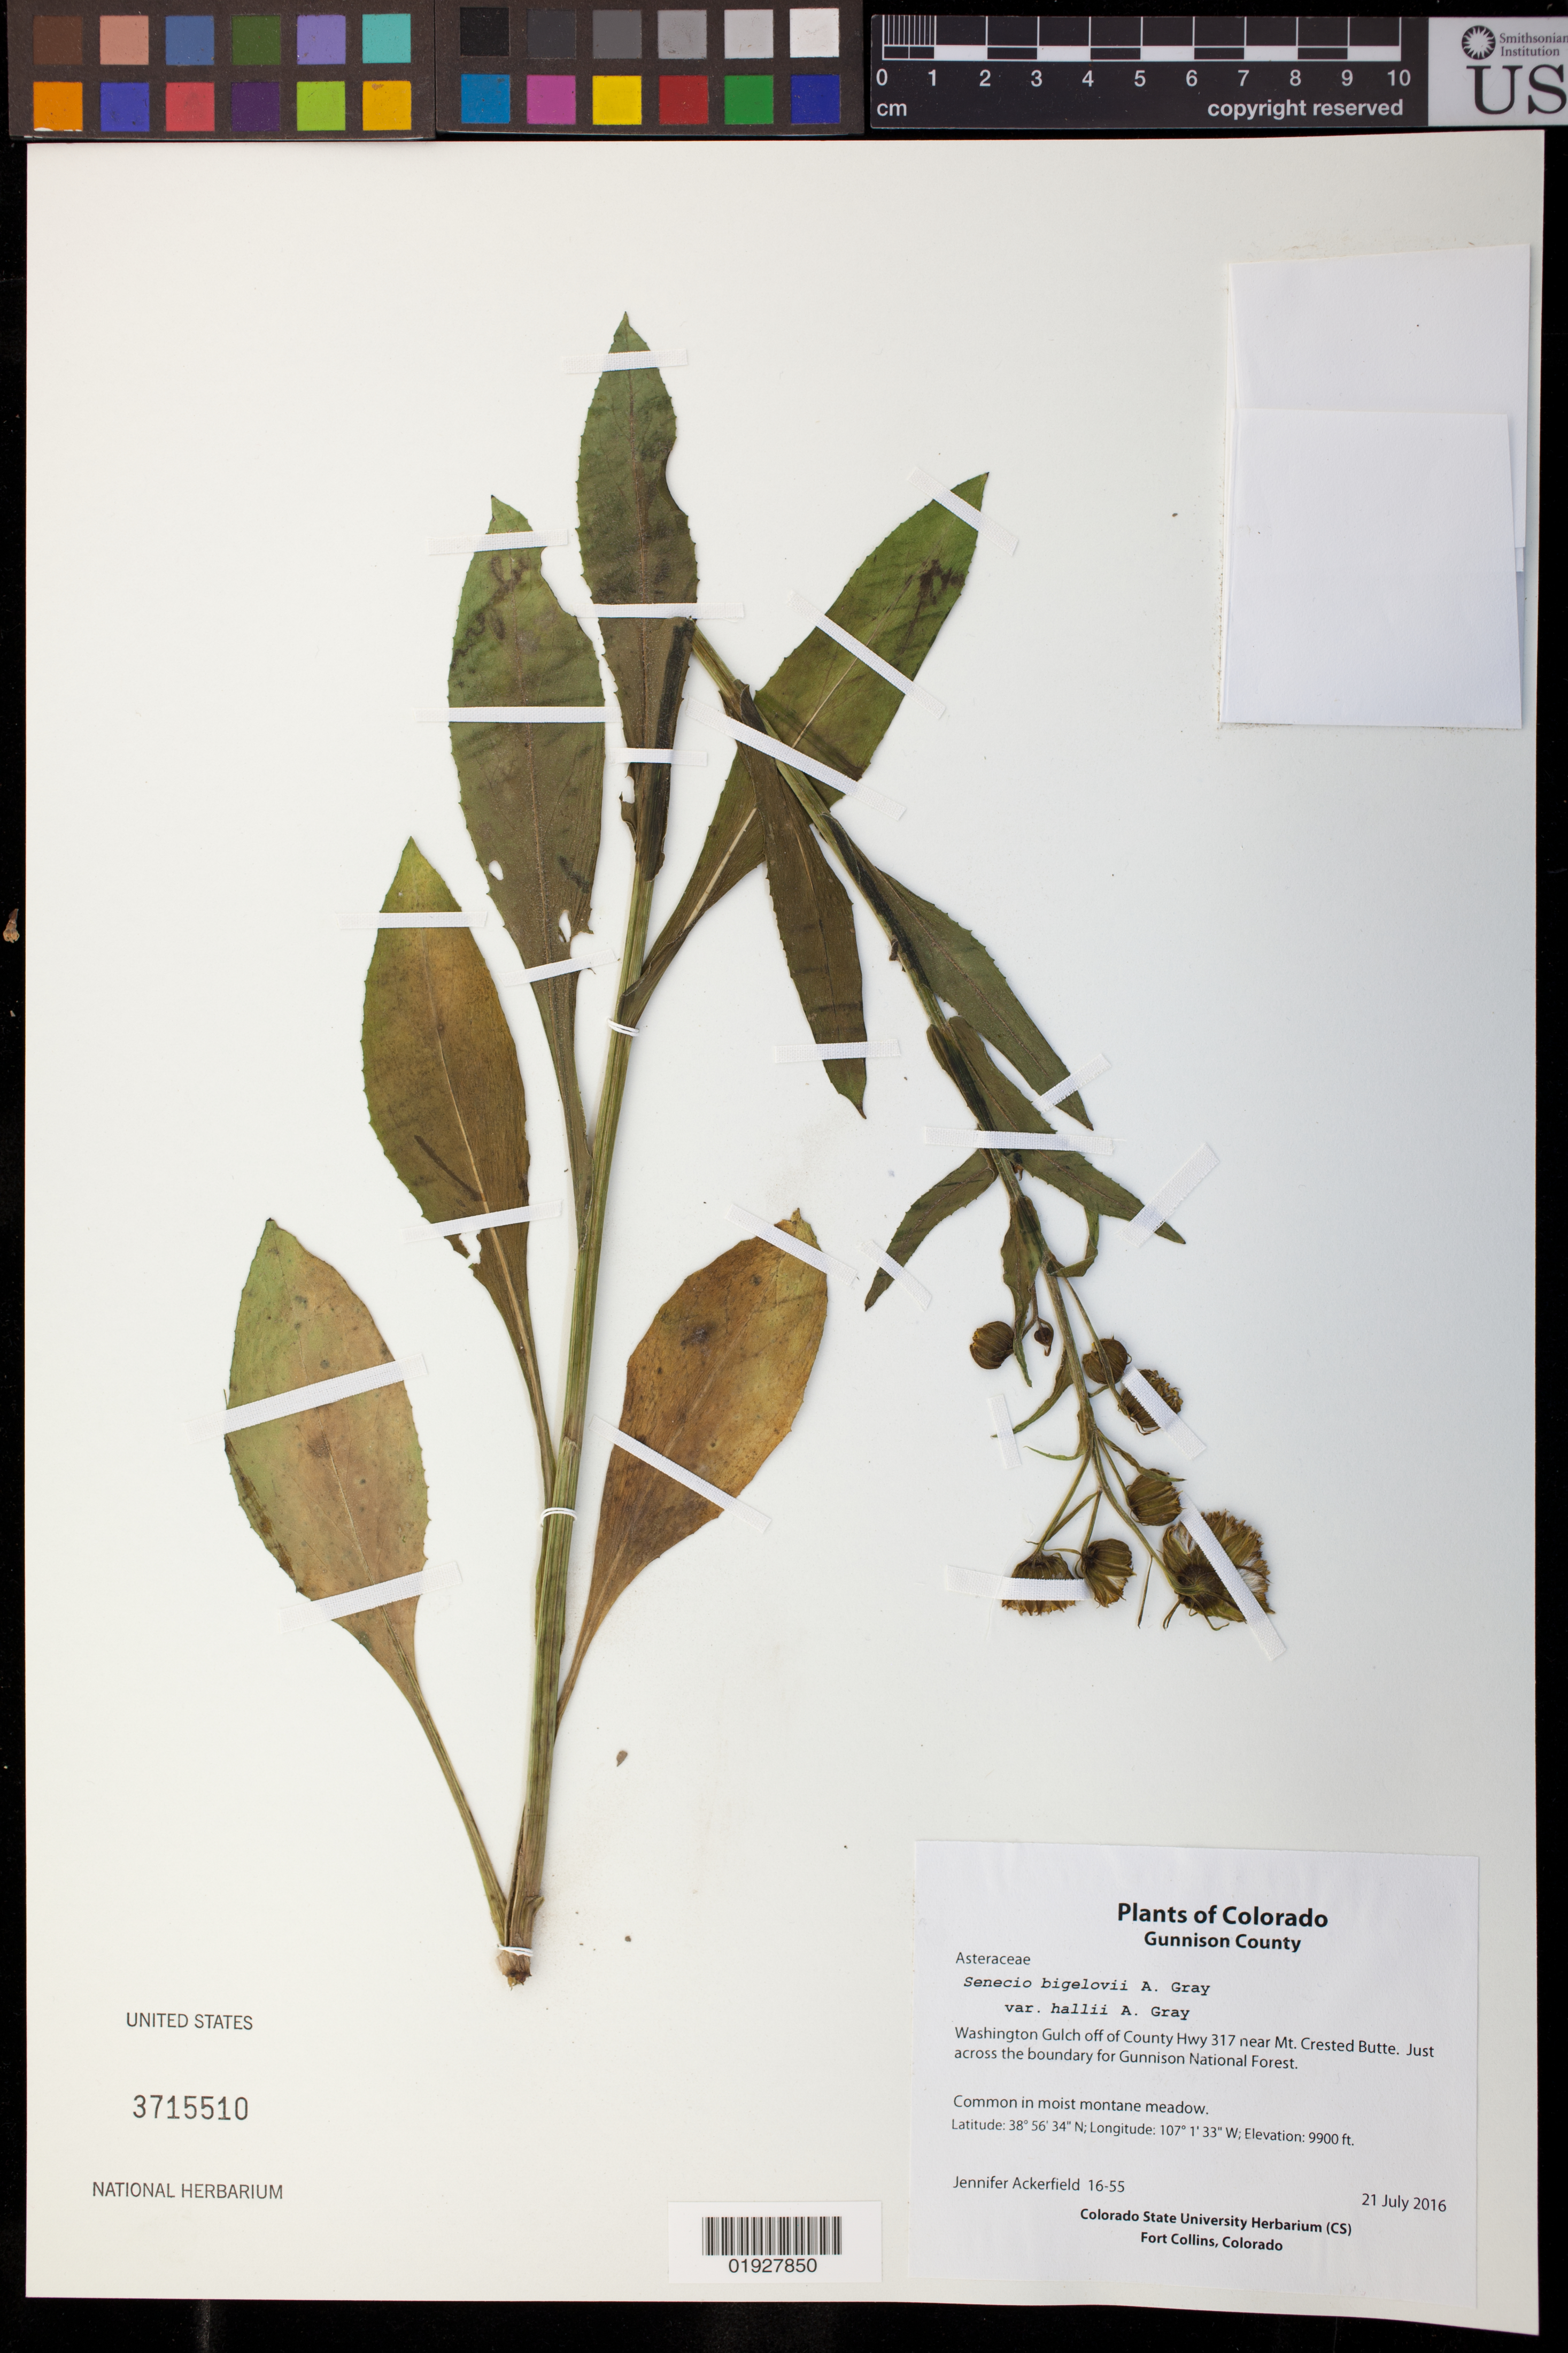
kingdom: Plantae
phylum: Tracheophyta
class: Magnoliopsida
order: Asterales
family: Asteraceae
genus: Senecio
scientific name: Senecio bigelovii var. hallii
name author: A. Gray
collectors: J. Ackerfield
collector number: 16-55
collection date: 2016-07-21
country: United States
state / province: Colorado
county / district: Gunnison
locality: Washington Gulch off of County Hwy 317 near Mt. Crested Butte. Just across the boundary for Gunnison National Forest.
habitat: Common in moist montane meadow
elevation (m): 3018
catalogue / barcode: US 3715510